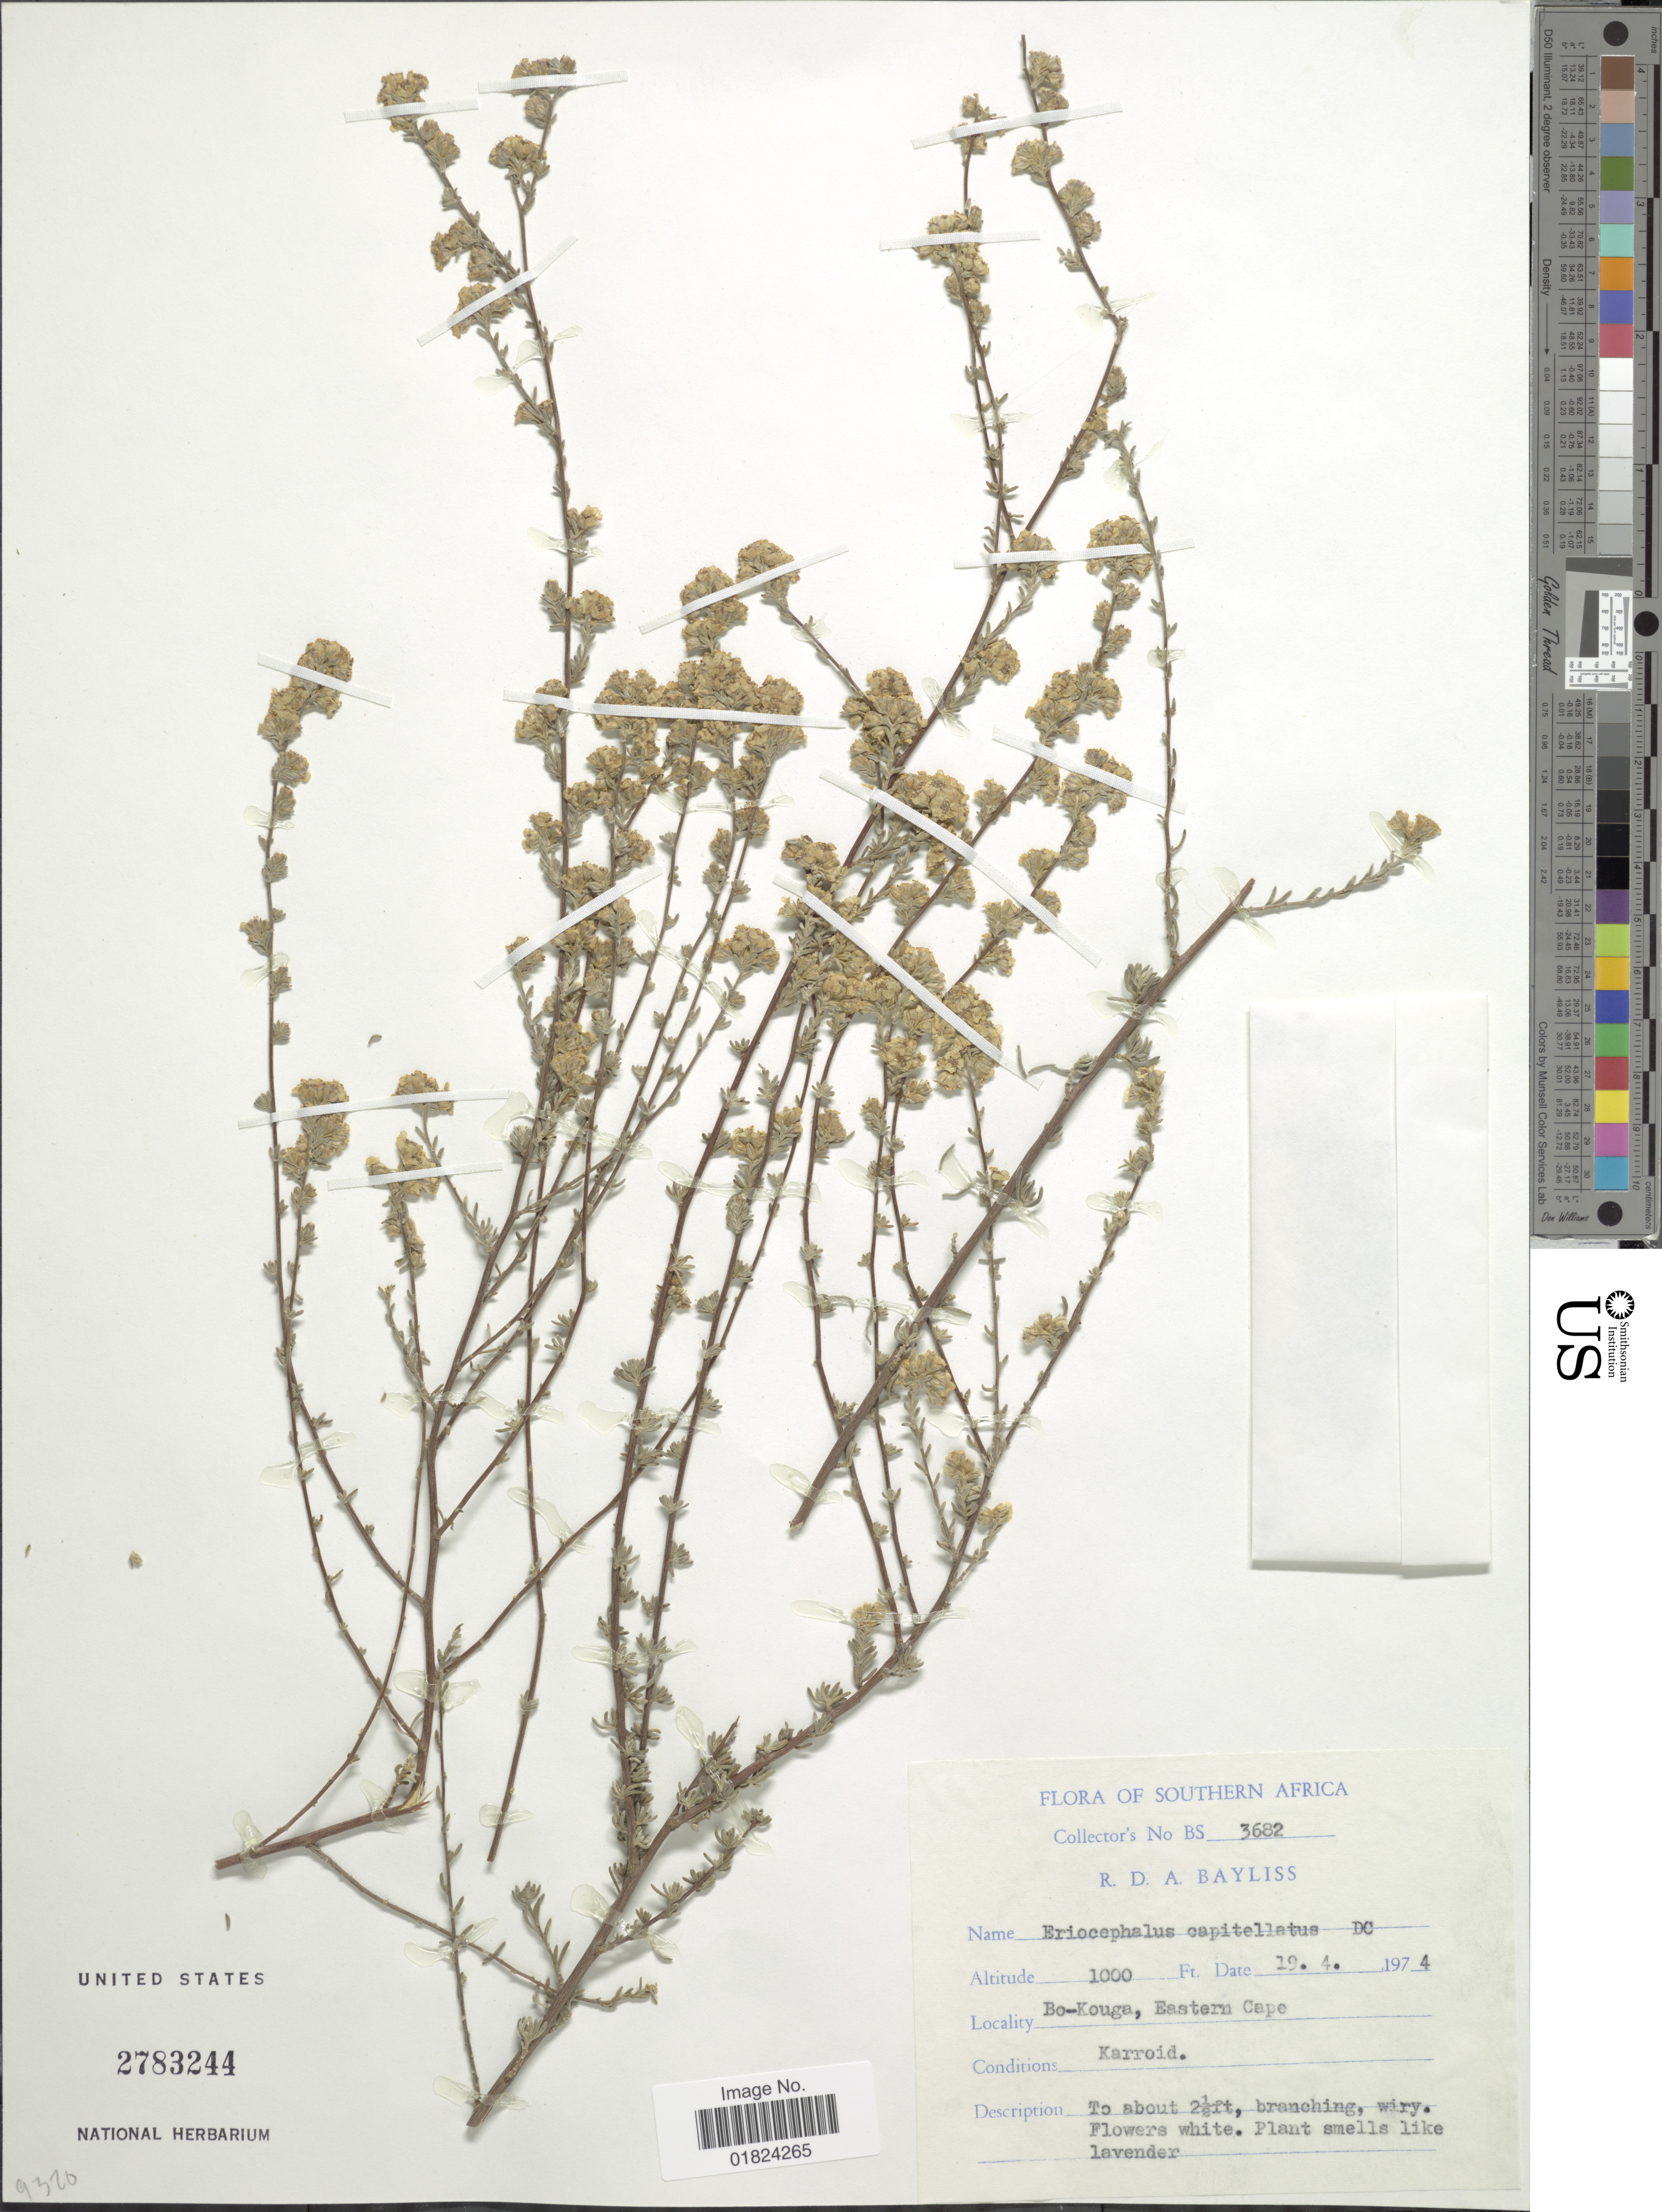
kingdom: Plantae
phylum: Tracheophyta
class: Magnoliopsida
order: Asterales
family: Asteraceae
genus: Eriocephalus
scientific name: Eriocephalus capitellatus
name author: DC.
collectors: R. Bayliss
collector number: BS 3682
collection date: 1974-04-19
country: South Africa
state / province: Eastern Cape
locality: Bo-Kouga.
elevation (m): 305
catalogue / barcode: US 2783244